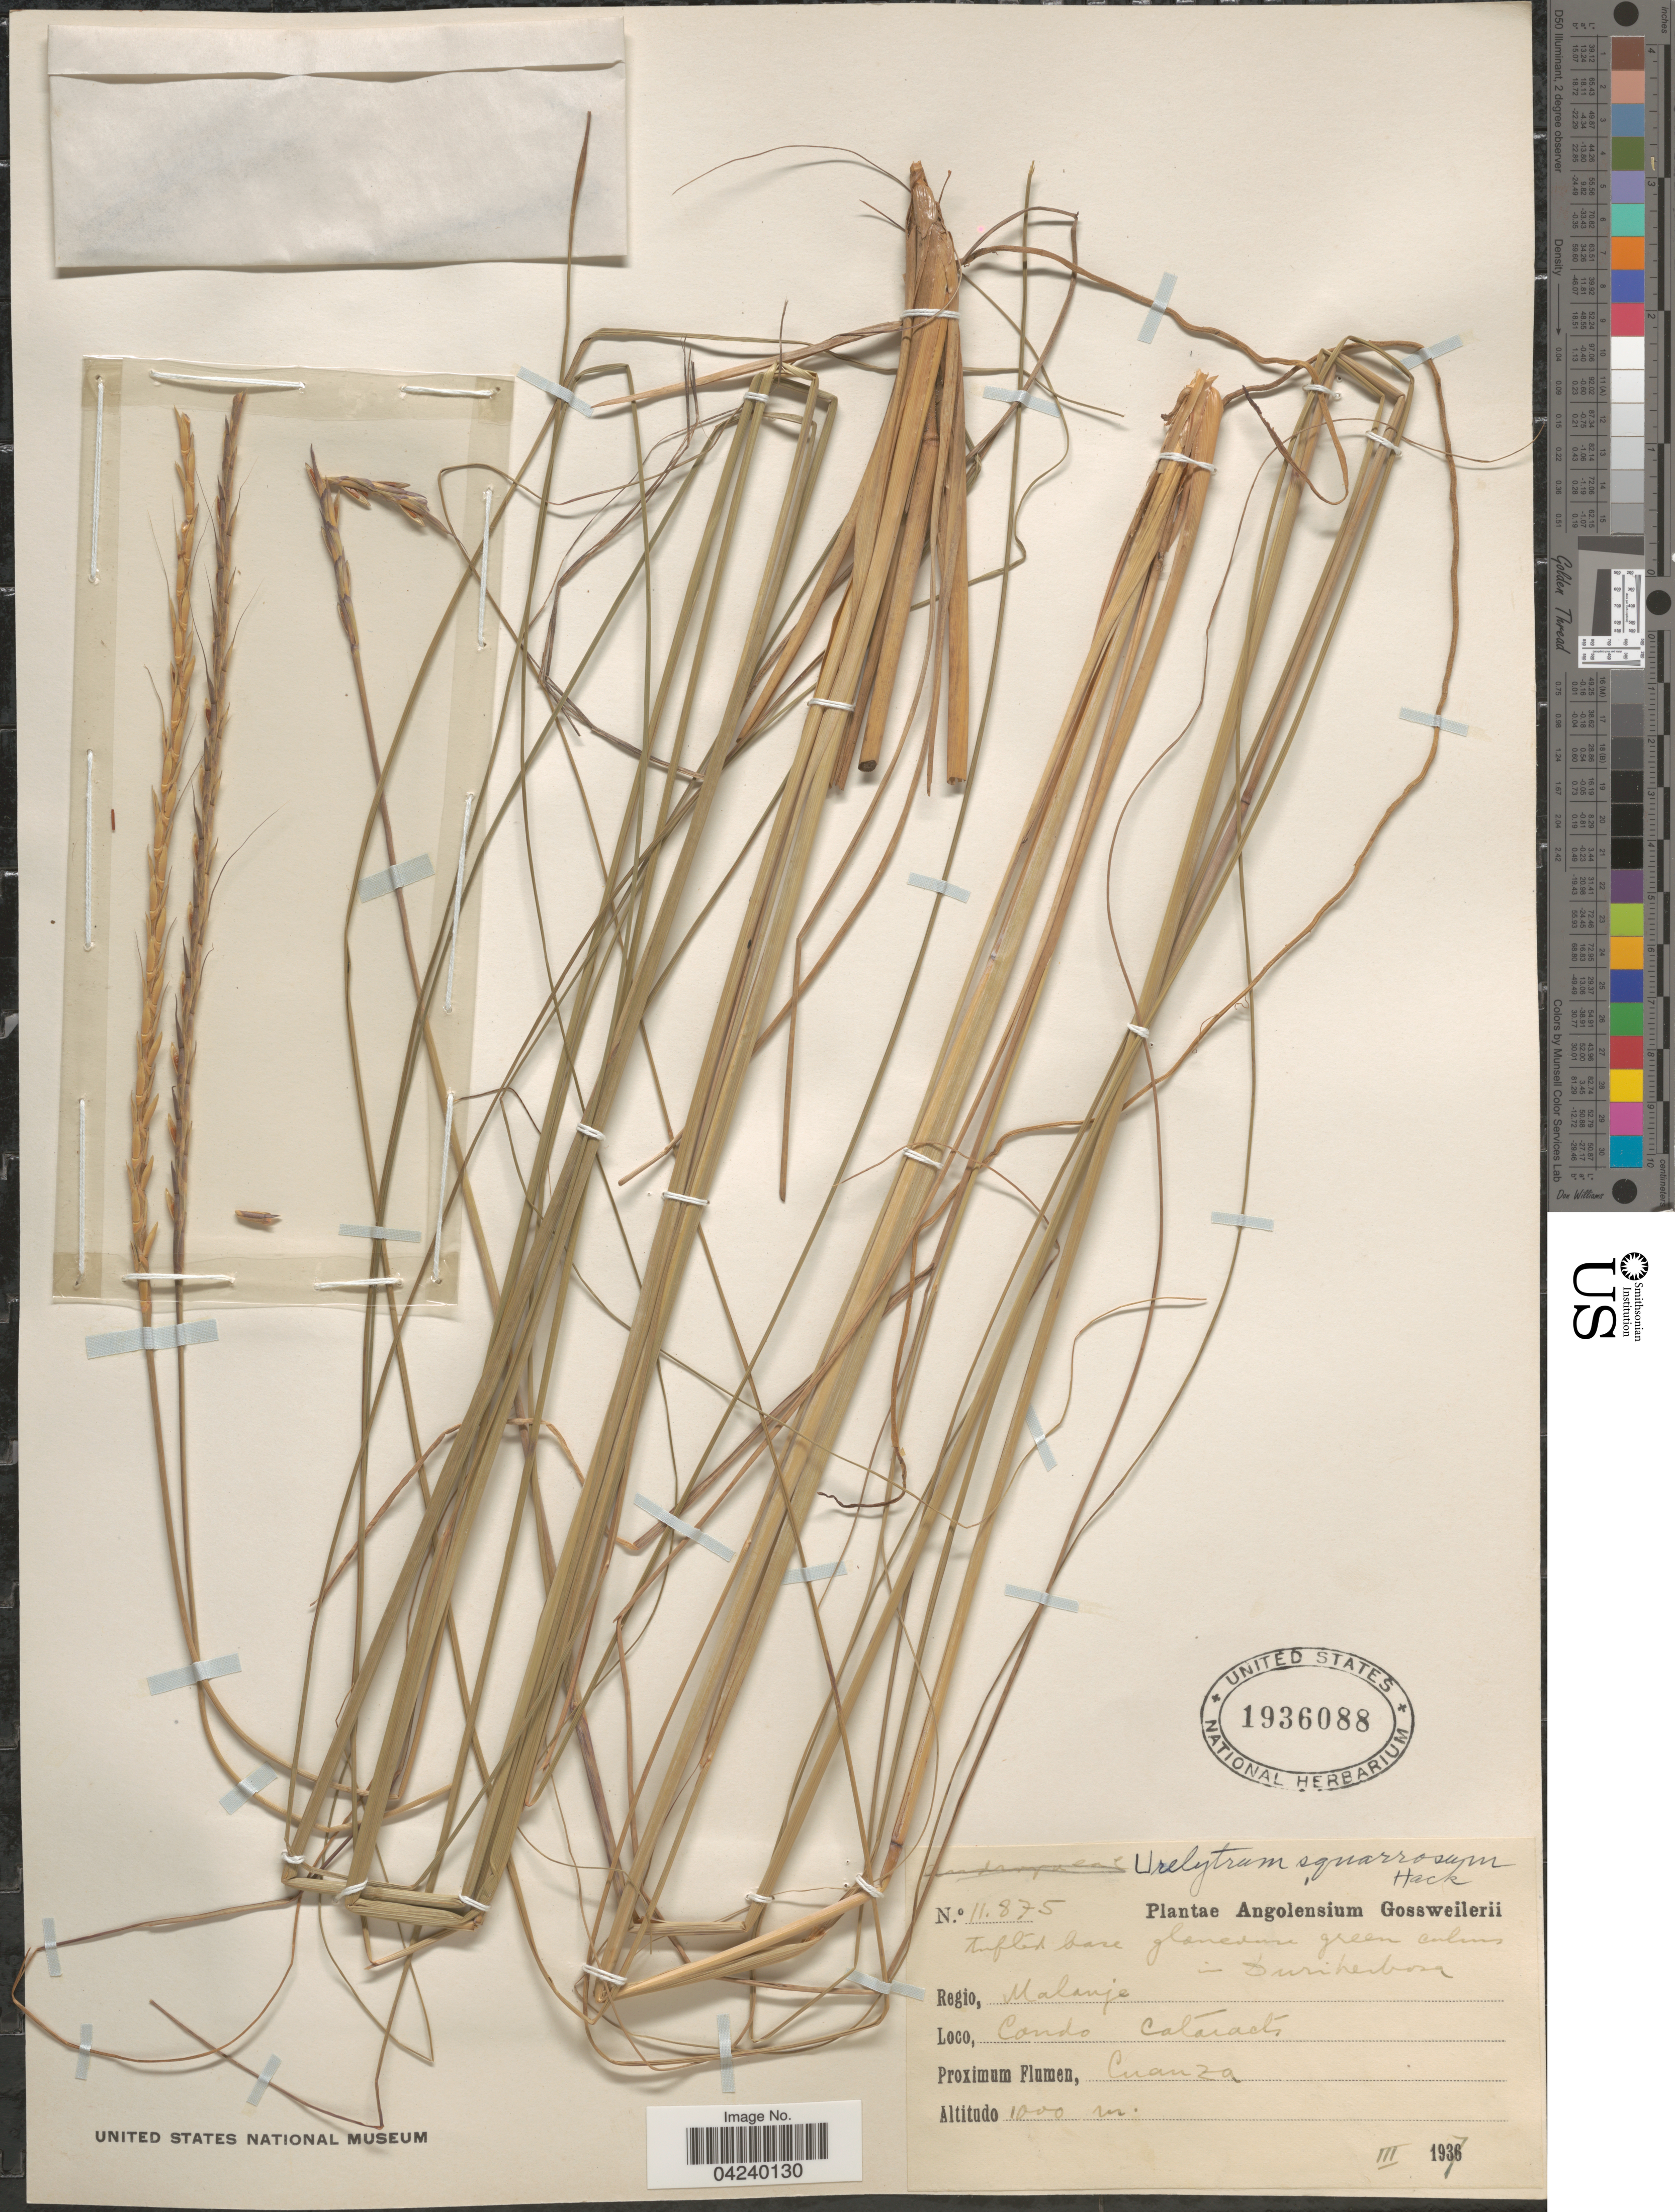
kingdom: Plantae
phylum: Tracheophyta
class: Liliopsida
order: Poales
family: Poaceae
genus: Urelytrum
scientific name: Urelytrum agropyroides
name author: (Hack.) Hack.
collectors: -. Gossweiler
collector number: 11875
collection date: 1937-03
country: Angola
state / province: Malange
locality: Regio, Malanje. Condo Cataracts. Proximum Flumen, Cuanza.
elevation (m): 1000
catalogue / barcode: US 1936088